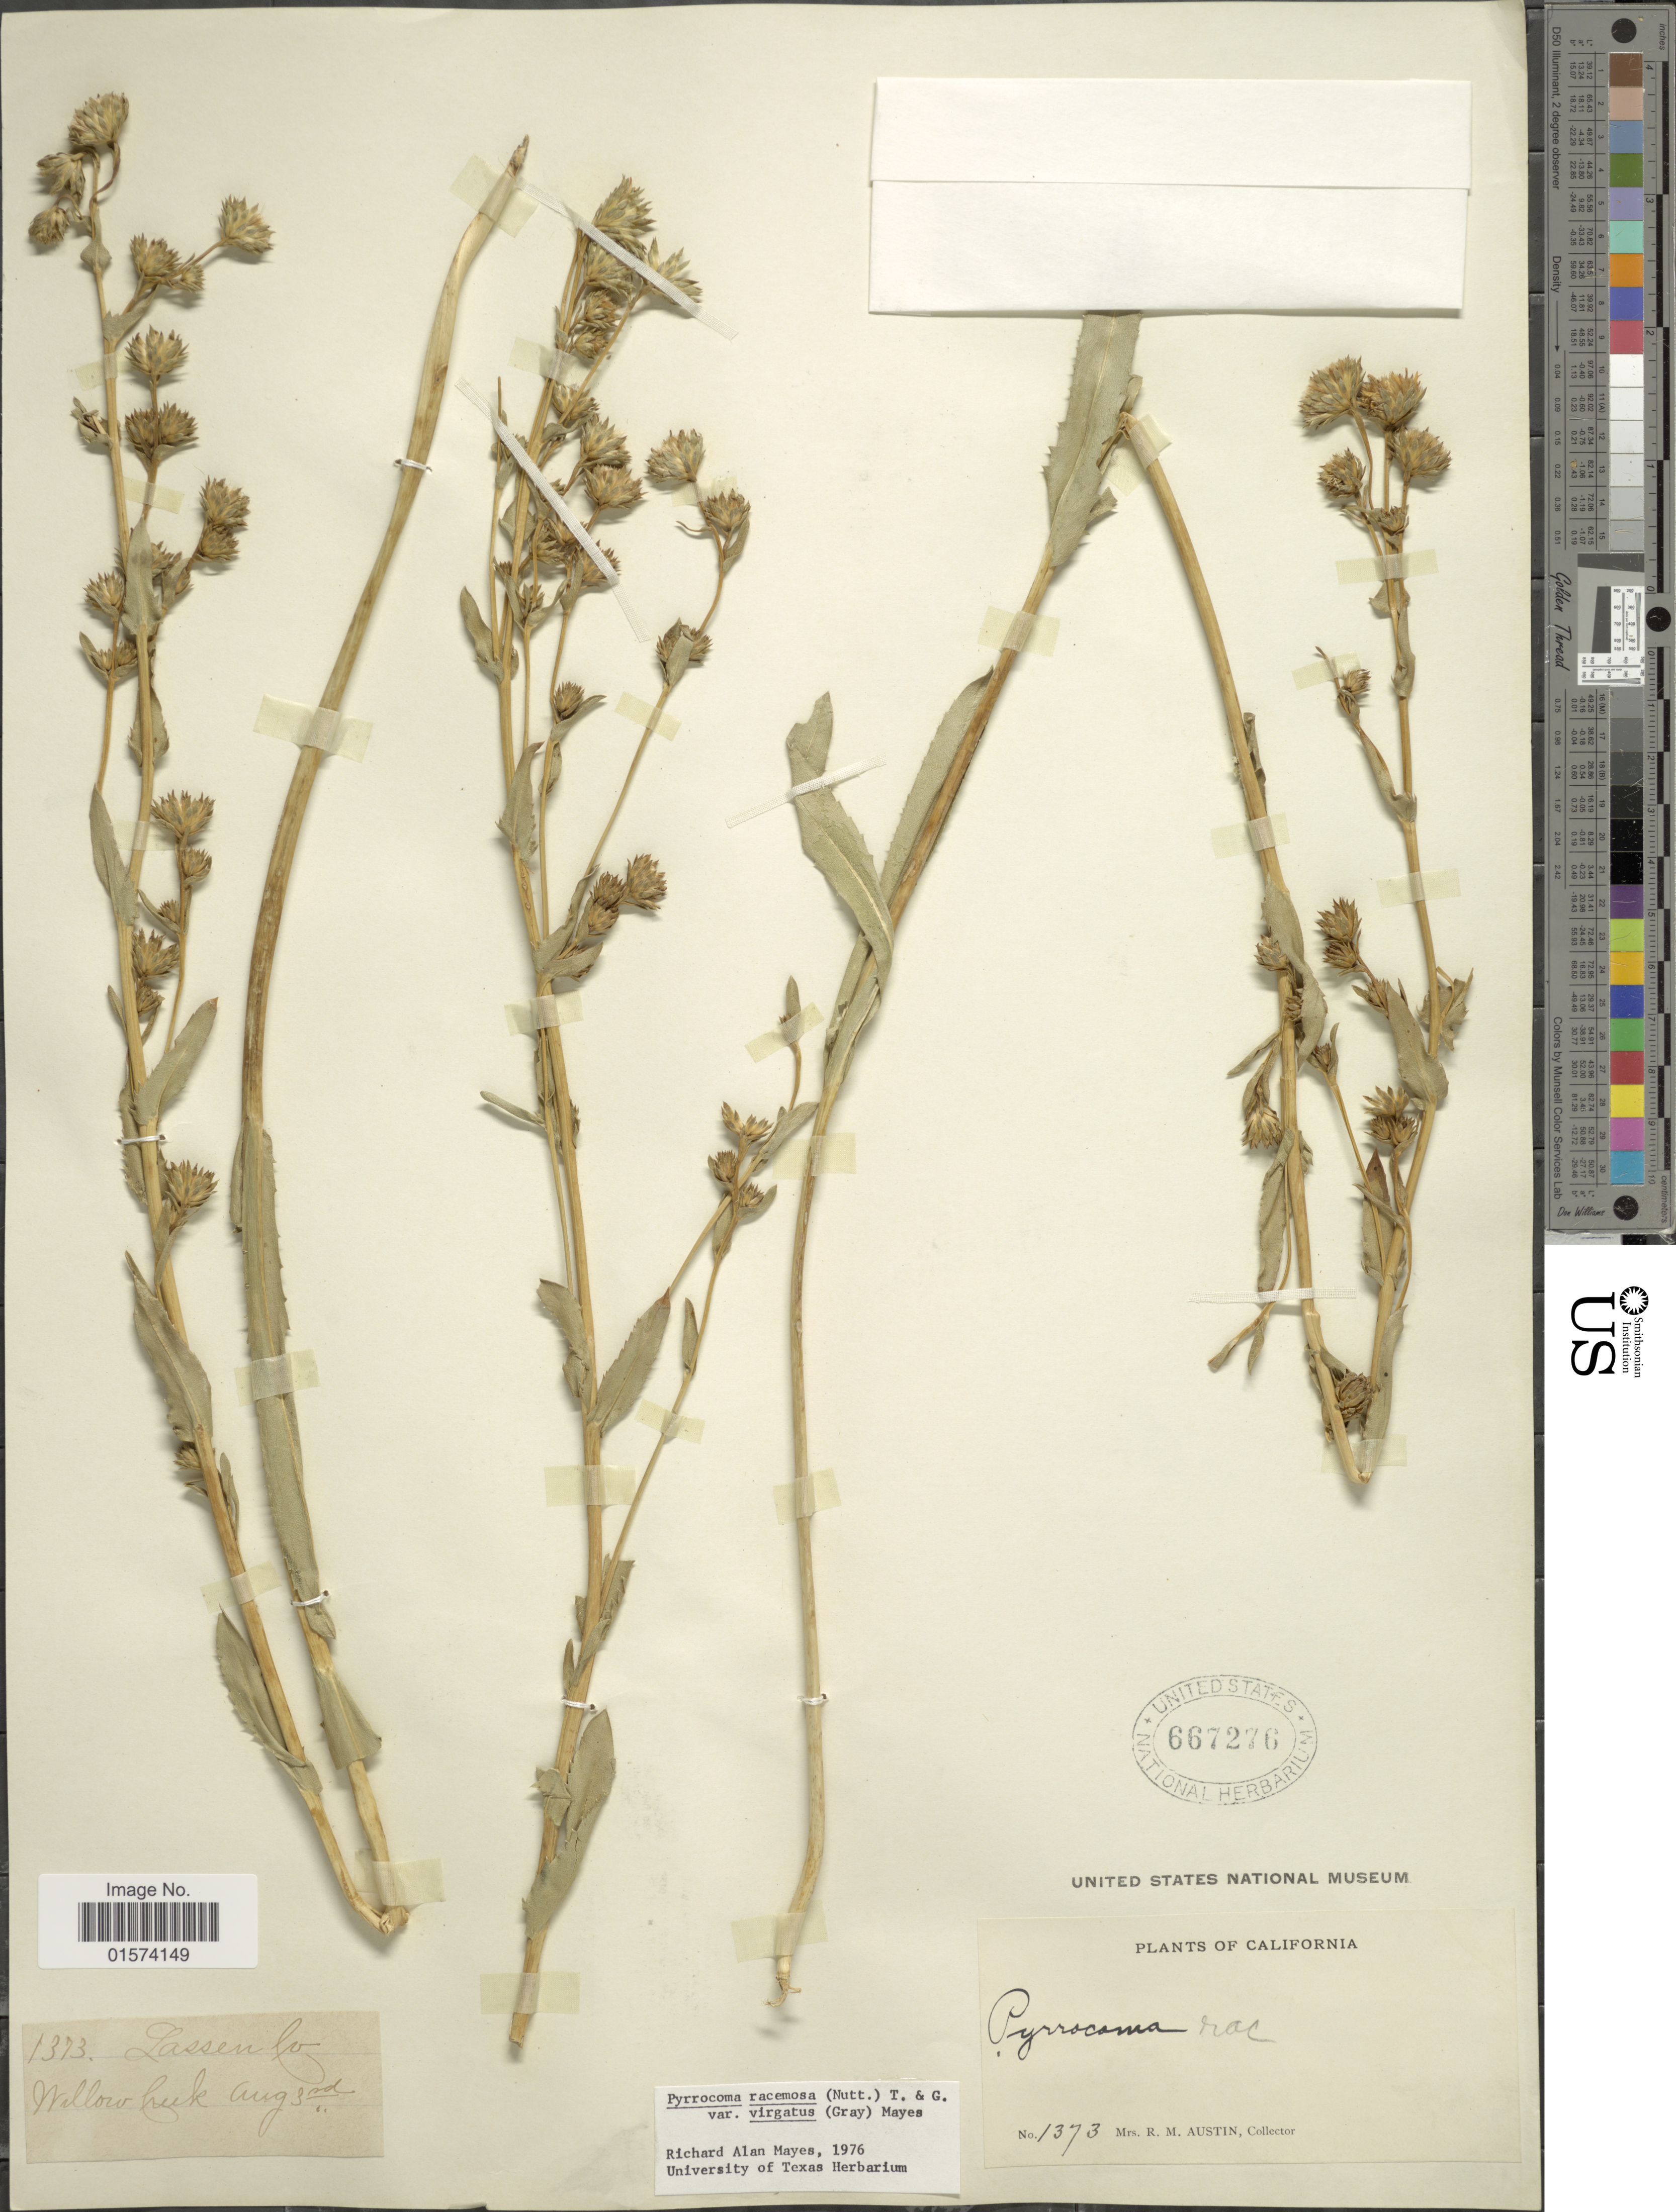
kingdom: Plantae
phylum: Tracheophyta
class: Magnoliopsida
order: Asterales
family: Asteraceae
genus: Pyrrocoma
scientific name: Pyrrocoma racemosa var. virgata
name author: Mayes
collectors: R. Austin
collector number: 13736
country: United States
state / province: California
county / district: Lassen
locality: Lassen Co, Wellow Creek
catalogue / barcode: US 667276